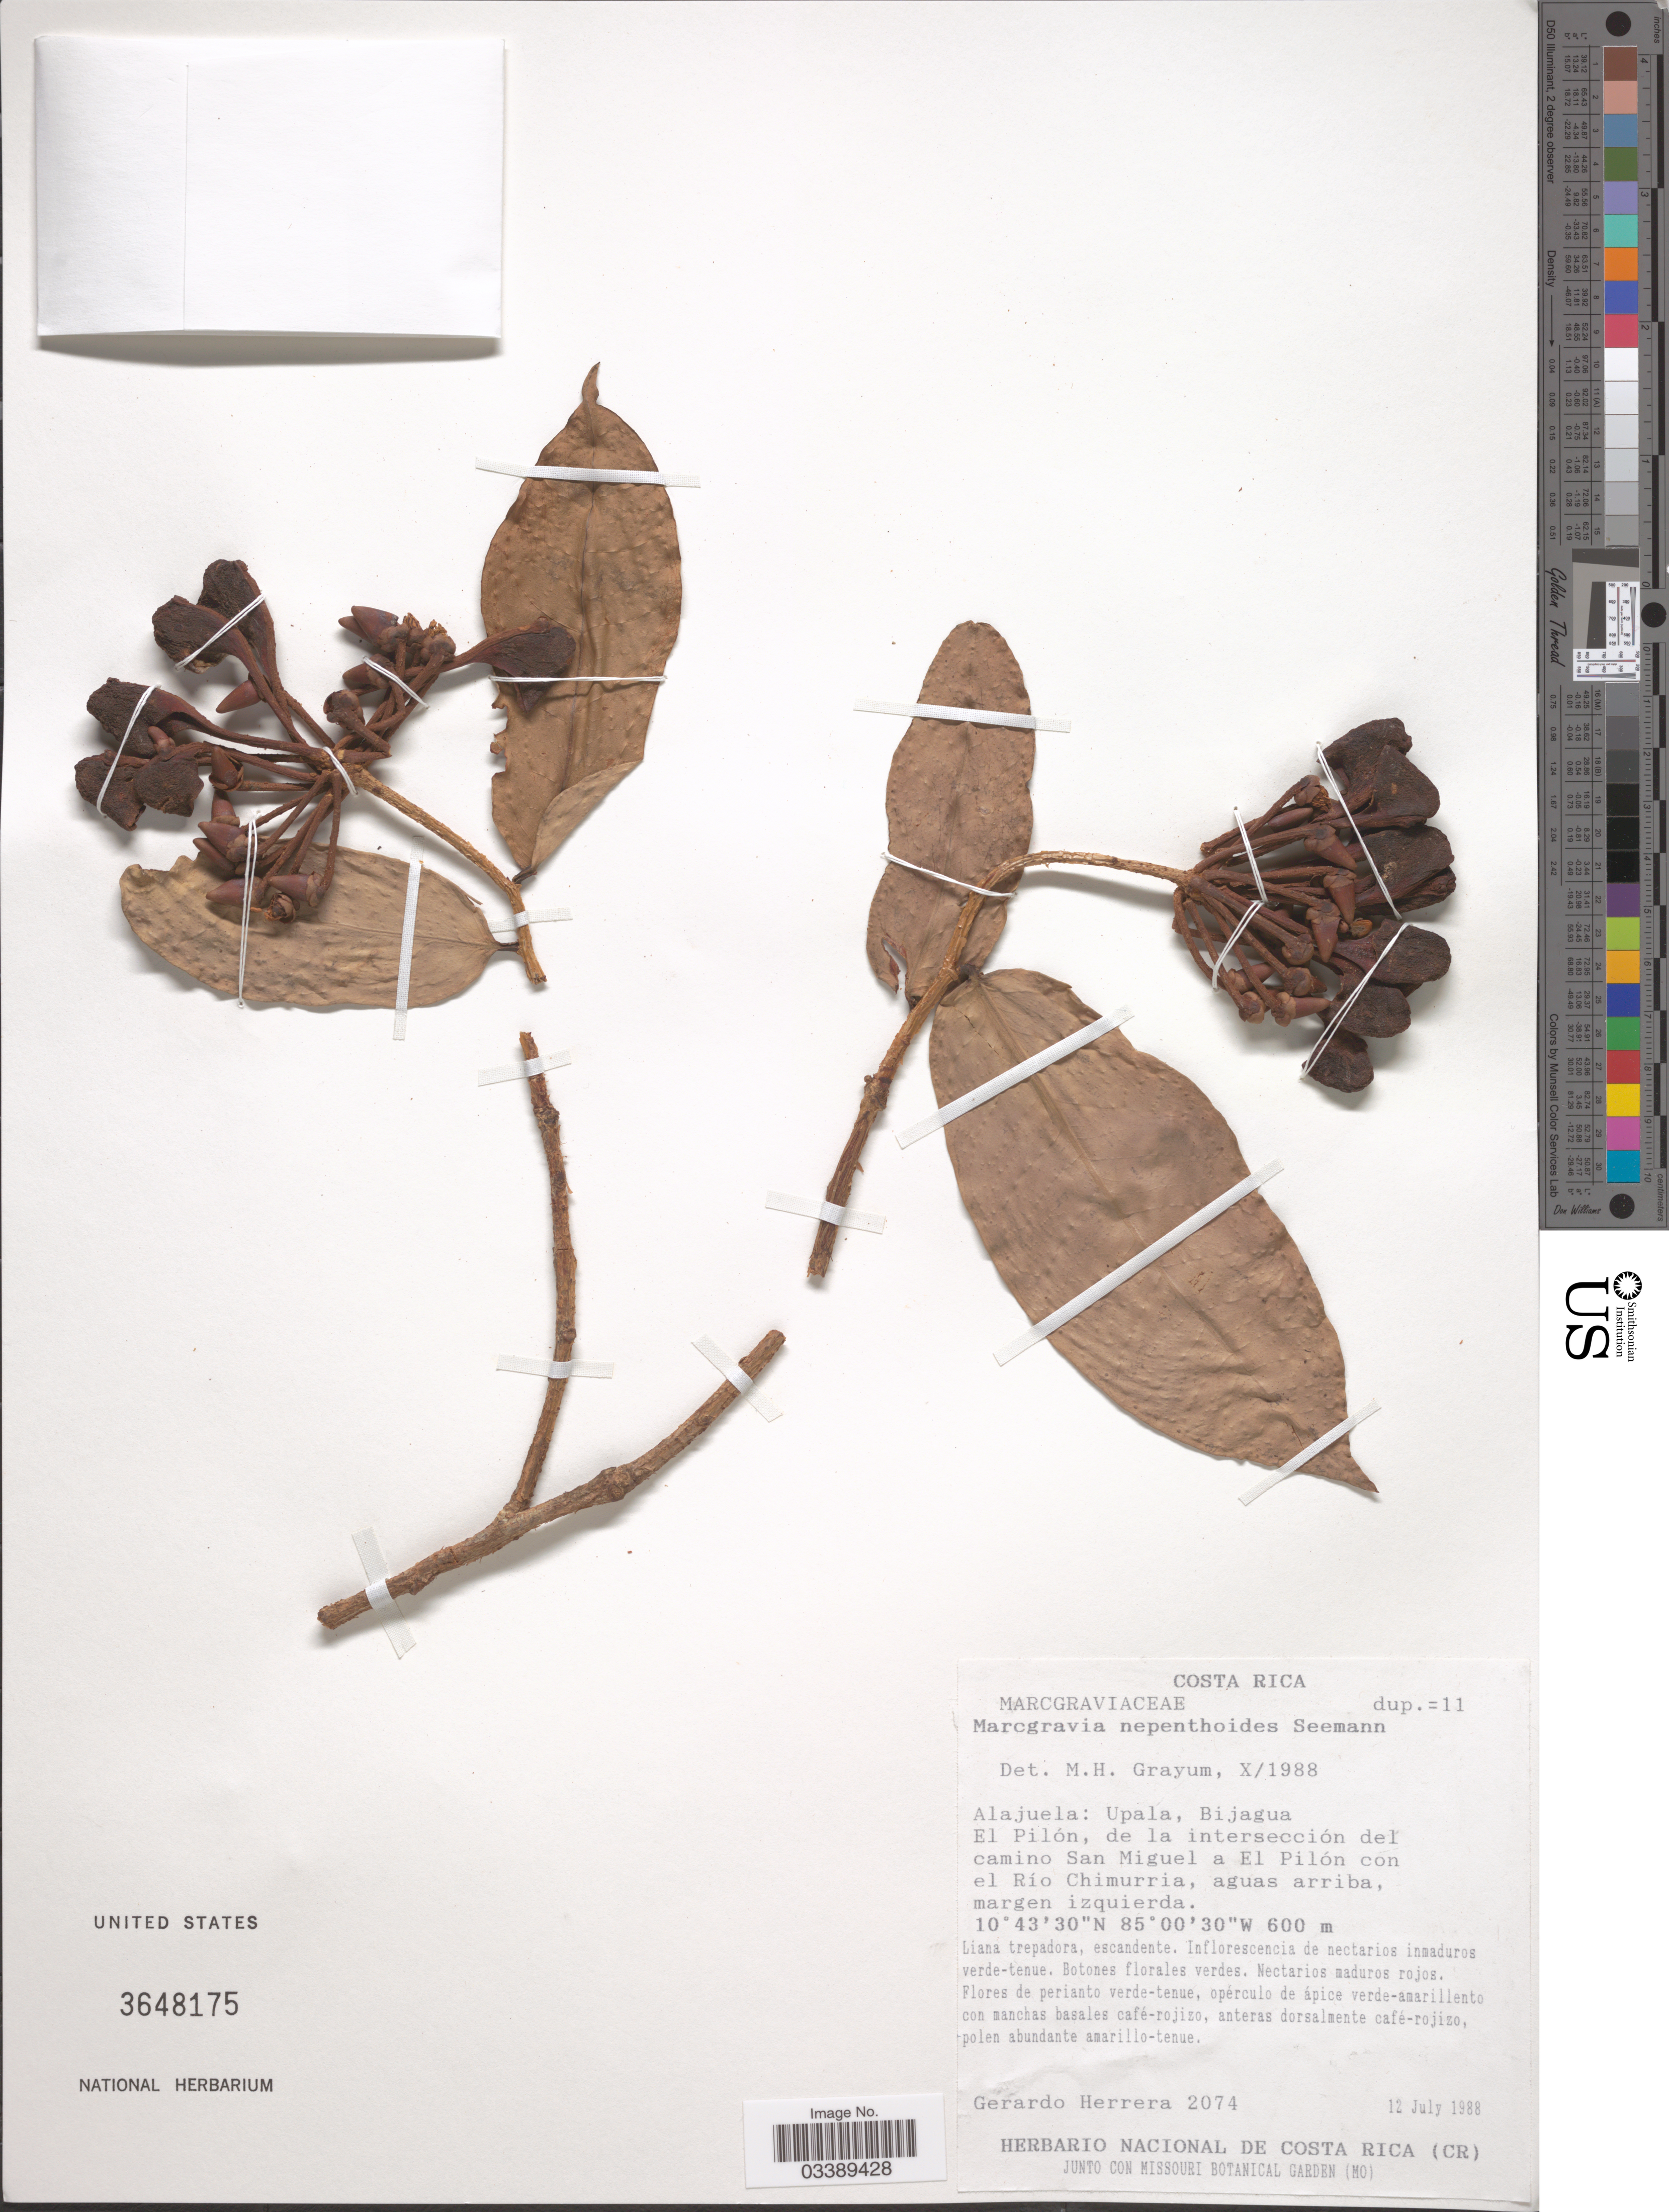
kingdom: Plantae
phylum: Tracheophyta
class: Magnoliopsida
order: Ericales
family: Marcgraviaceae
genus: Marcgravia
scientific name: Marcgravia nepenthoides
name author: Seem.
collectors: G. Herrera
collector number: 2074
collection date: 1988-07-12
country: Costa Rica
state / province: Alajuela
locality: Upala, Bijagua. El Pilón, de la intersección del camino San Miguel a El Pilón con el Río Chimurria, aguas arriba, margen izquierda.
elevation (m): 600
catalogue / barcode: US 3648175